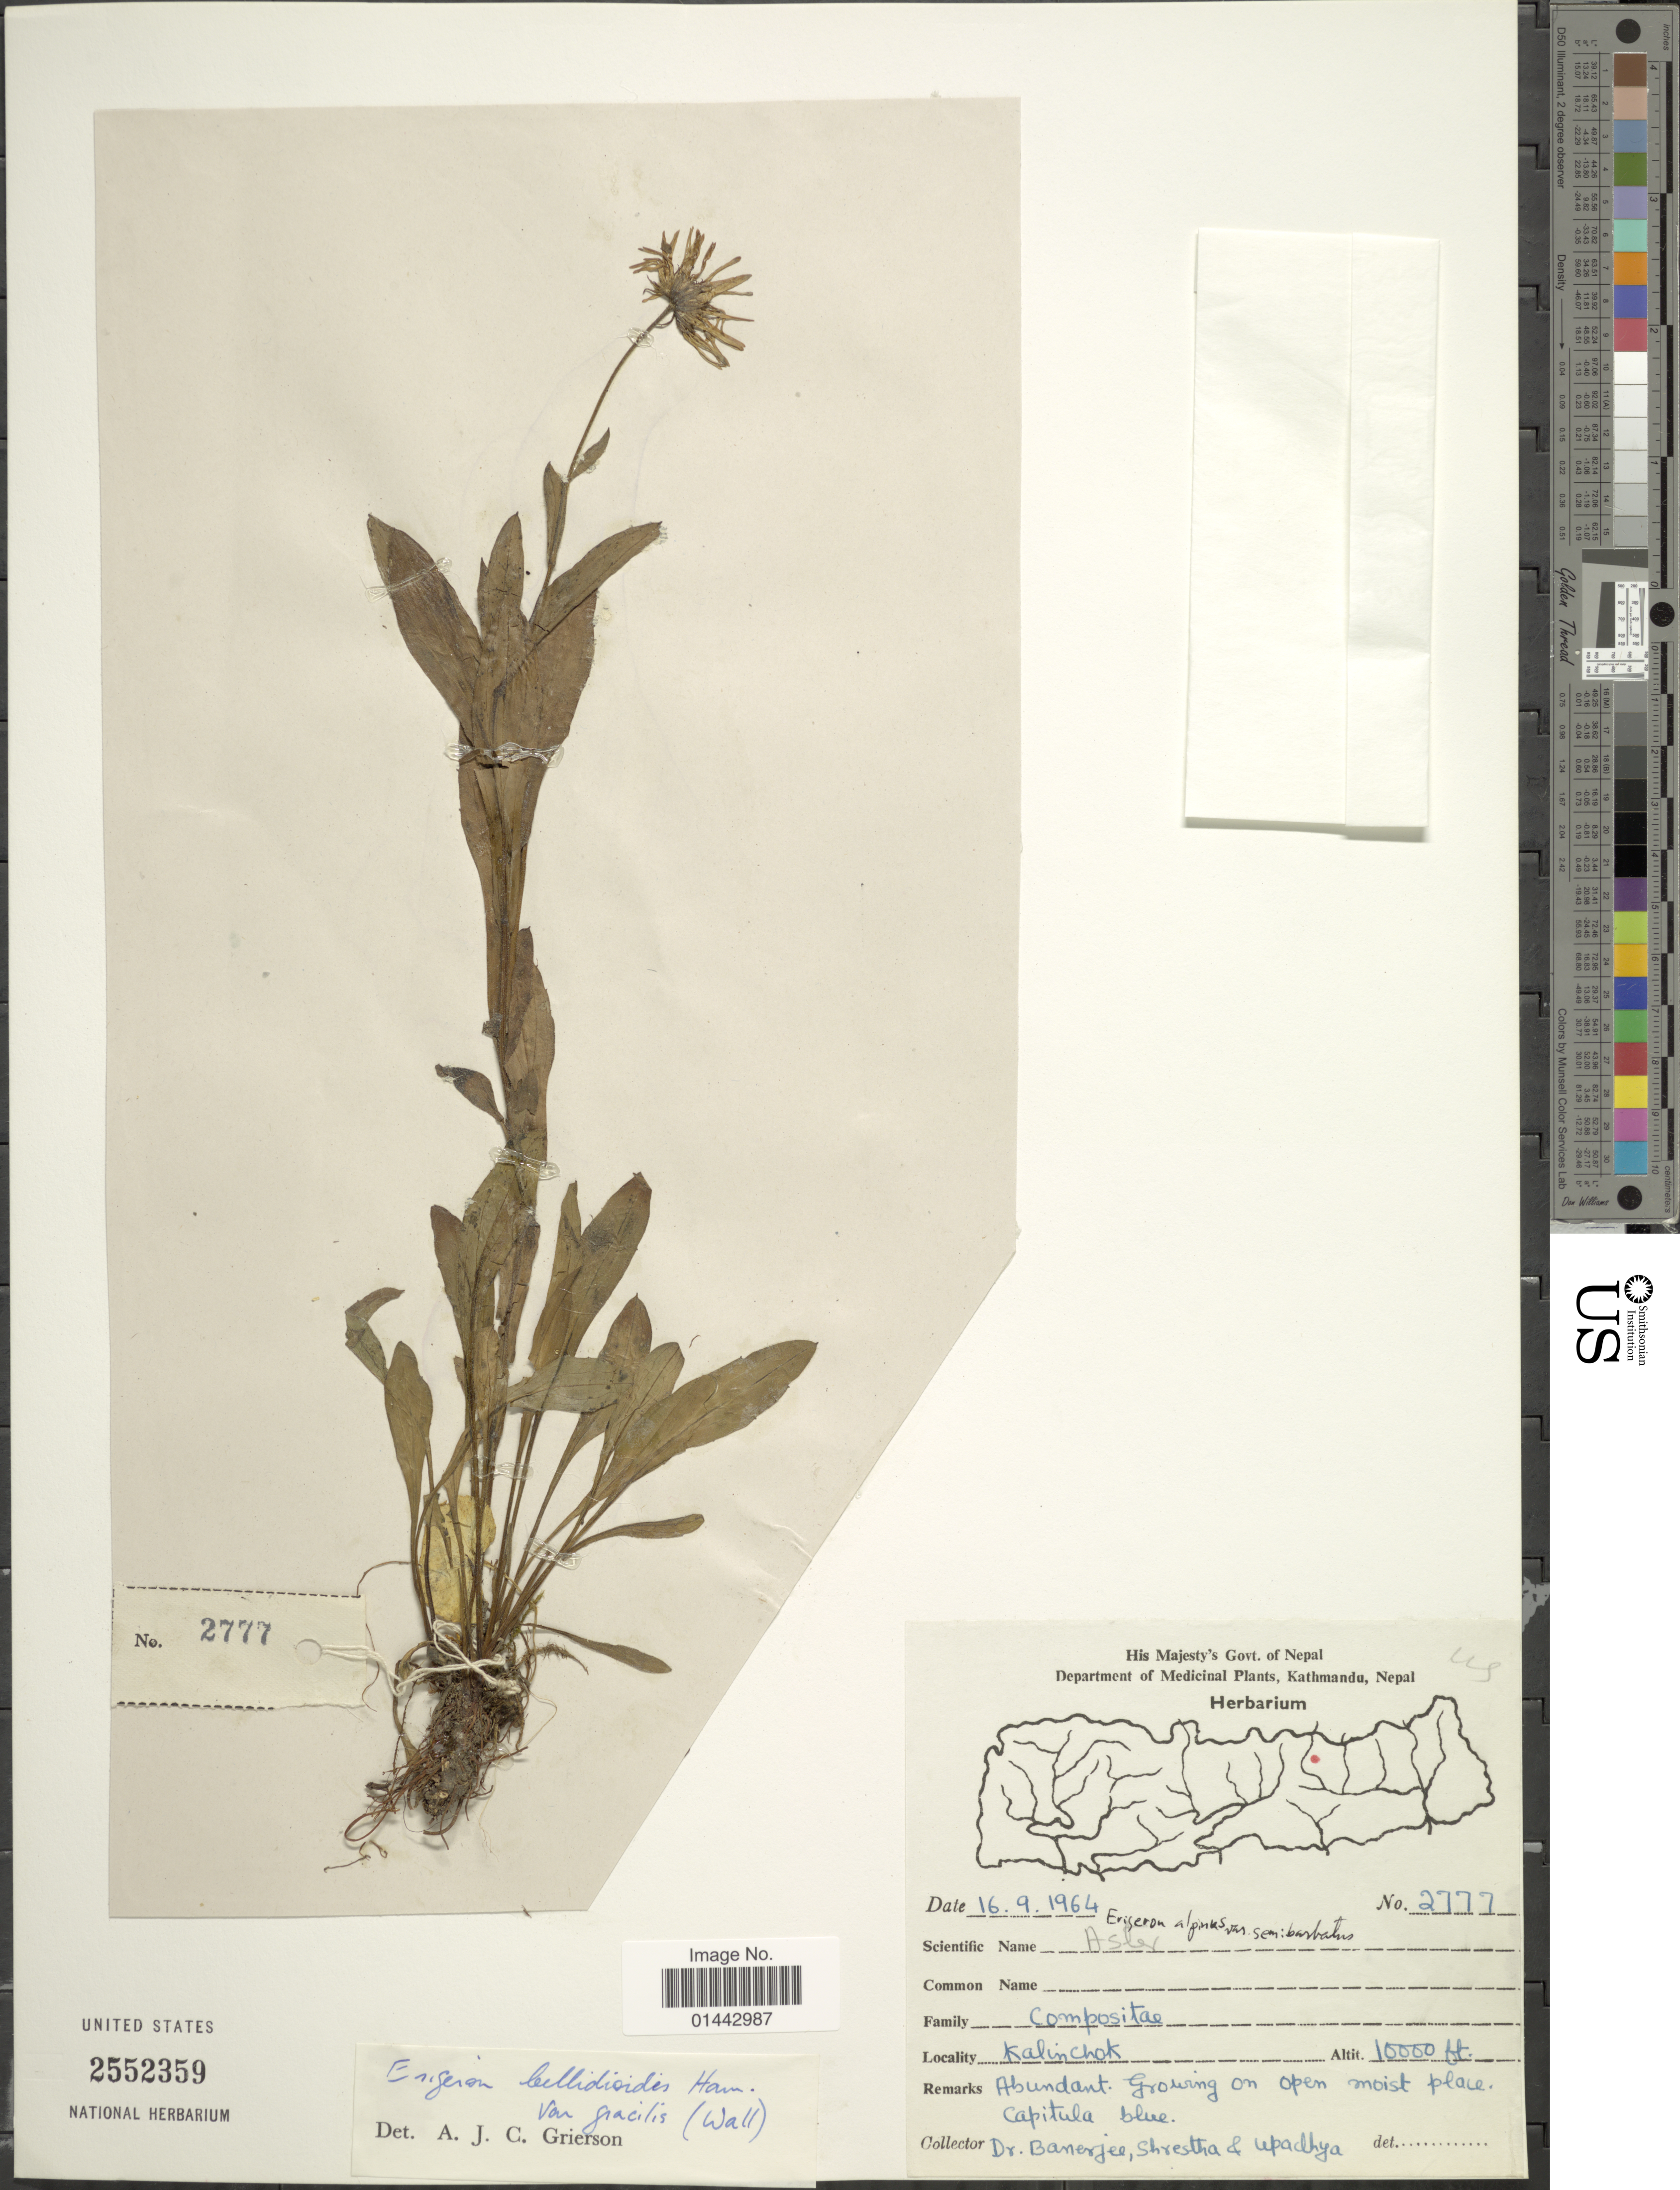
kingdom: Plantae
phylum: Tracheophyta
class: Magnoliopsida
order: Asterales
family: Asteraceae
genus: Erigeron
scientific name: Erigeron bellioides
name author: DC.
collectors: -. Banerjee, -. Shrestha & Upadhyay, --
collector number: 2777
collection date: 1964-09-16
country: Nepal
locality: Kalinchok.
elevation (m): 3048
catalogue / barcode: US 2552359